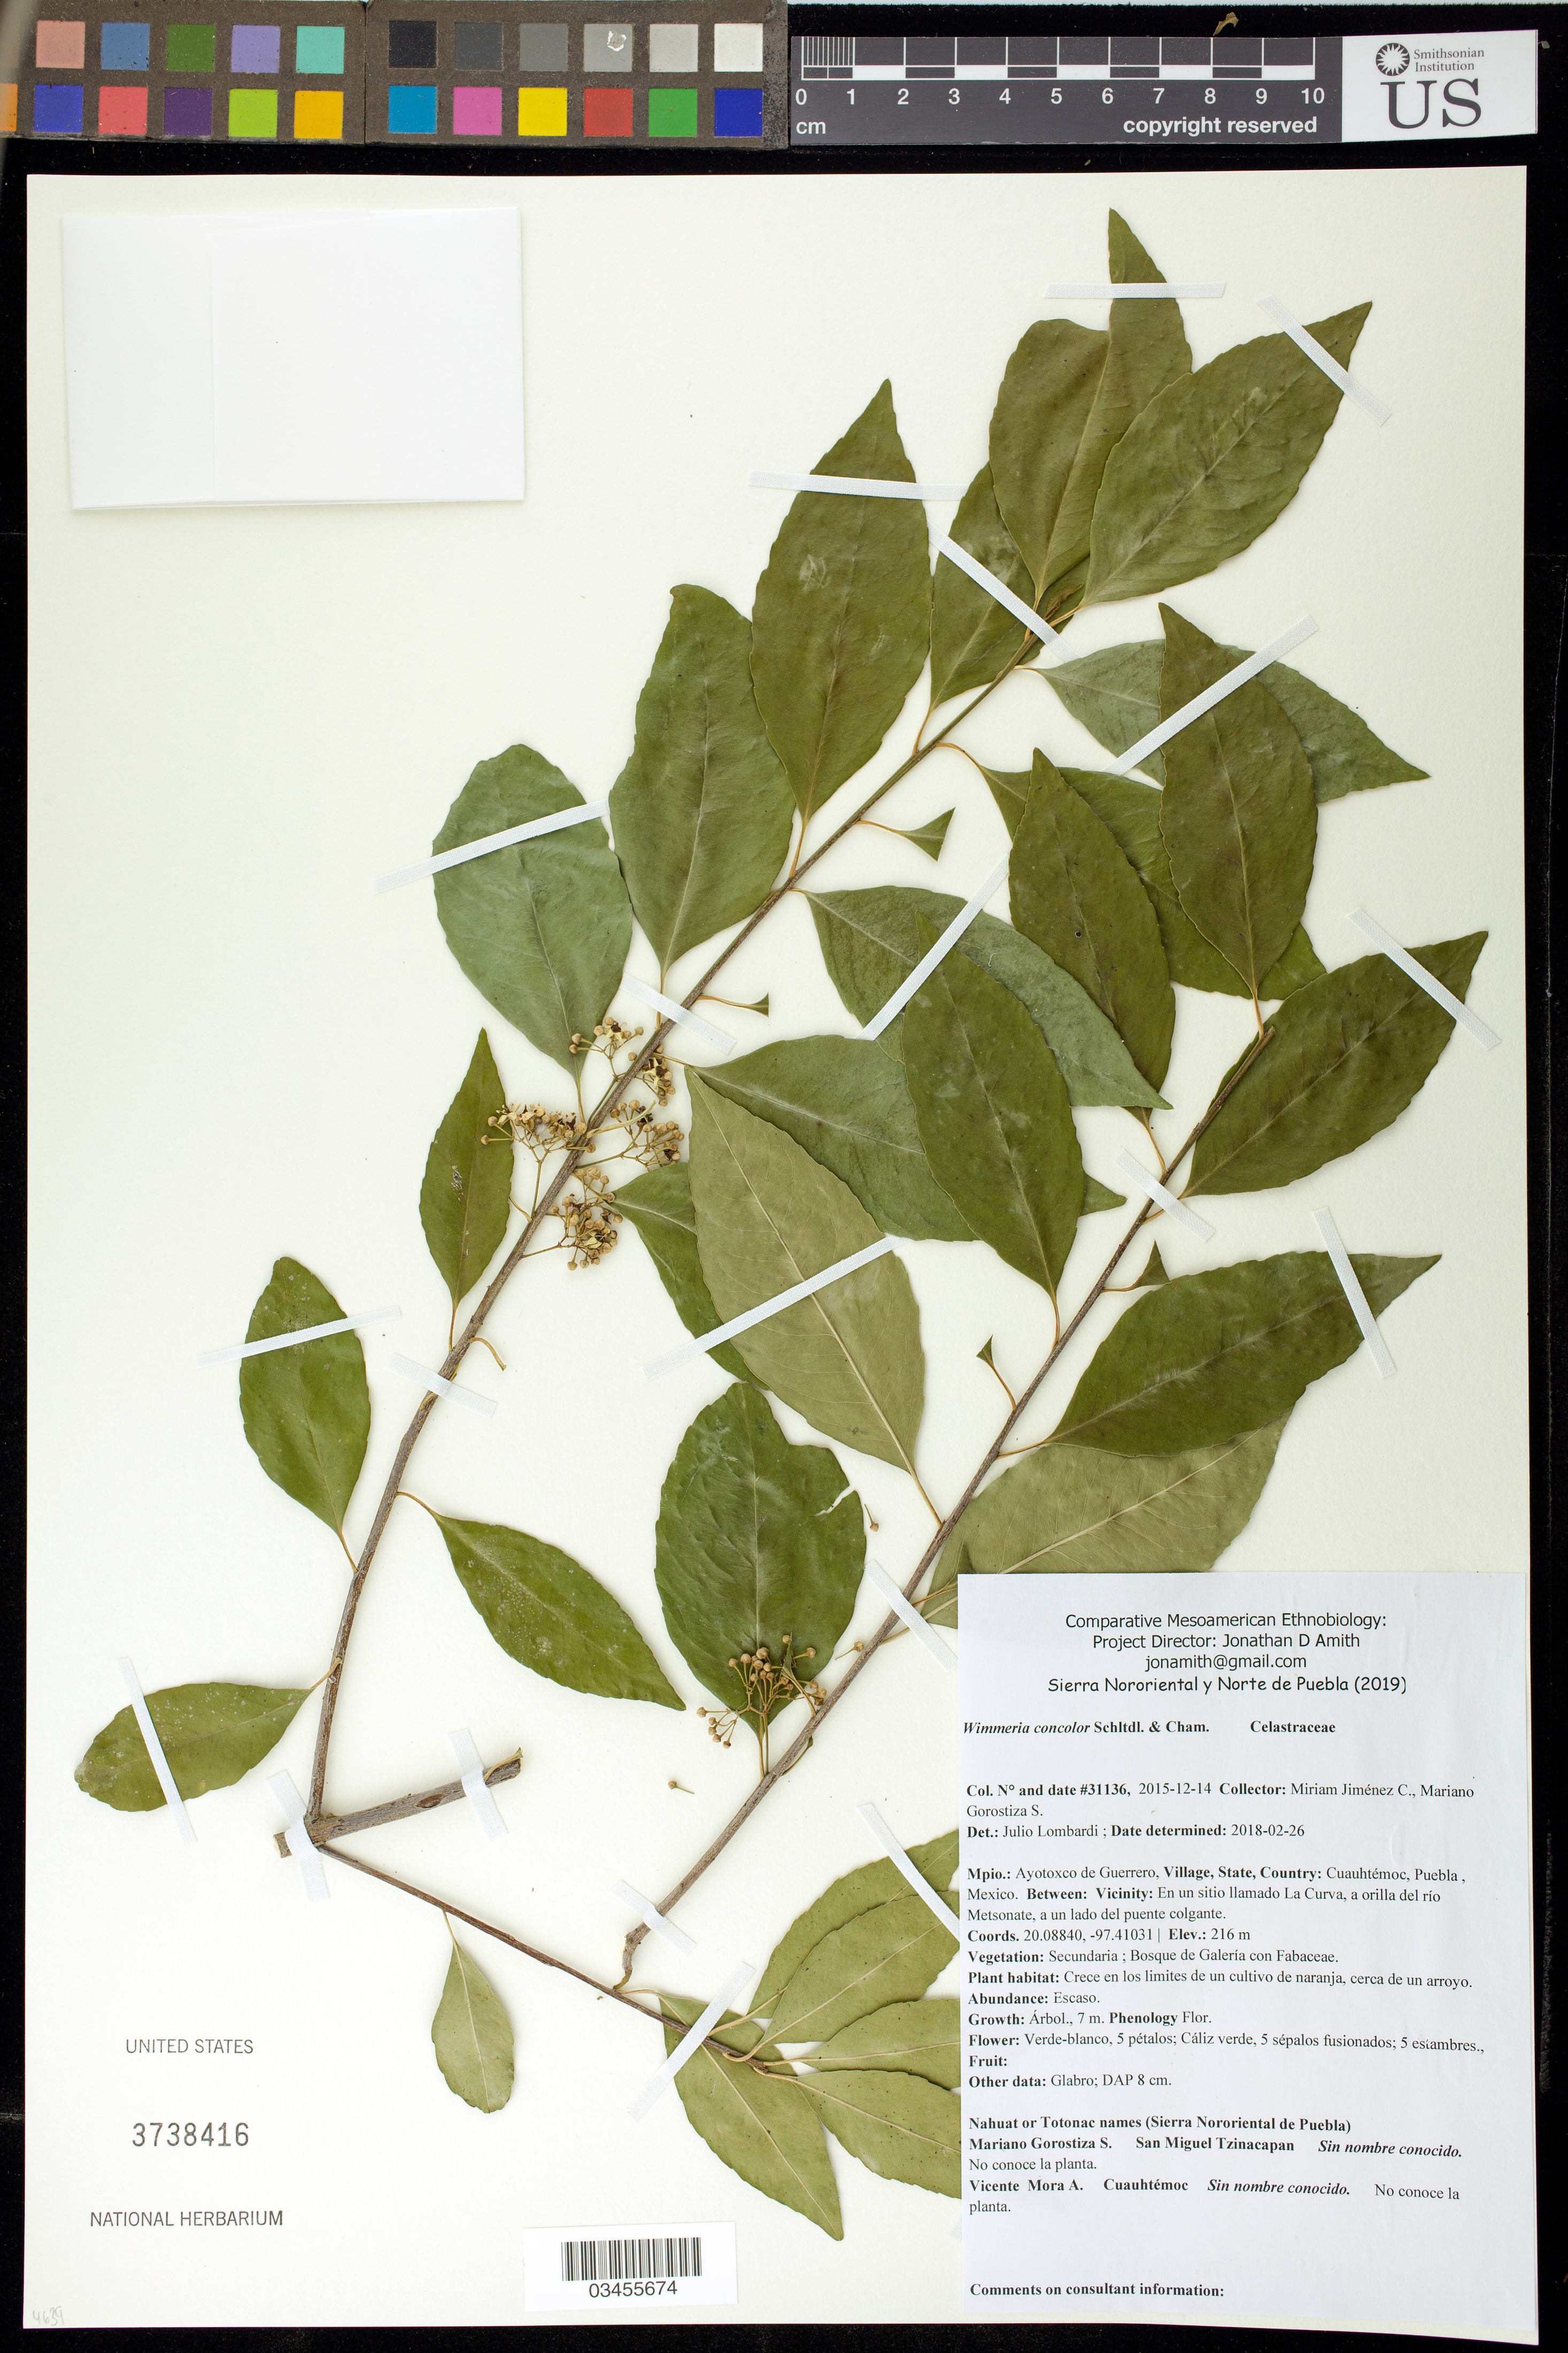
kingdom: Plantae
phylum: Tracheophyta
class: Magnoliopsida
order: Celastrales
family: Celastraceae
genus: Wimmeria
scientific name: Wimmeria concolor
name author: Schltdl. & Cham.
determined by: Coombes, Allen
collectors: M. Jiménez Chimil & M. Gorostiza S.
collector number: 31136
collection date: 2015-12-14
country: México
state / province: Puebla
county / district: Ayotoxco de Guerrero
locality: PUEBLO: Cuauhtémoc; LOCALIDAD EXACTA: En un sitio llamado La Curva, a orilla del río Metsonate, a un lado del puente colgante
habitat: Bosque de galería con Fabaceae | En los límites de un cultivo de naranja, cerca de un arroyo.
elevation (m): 216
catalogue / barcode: US 3738416